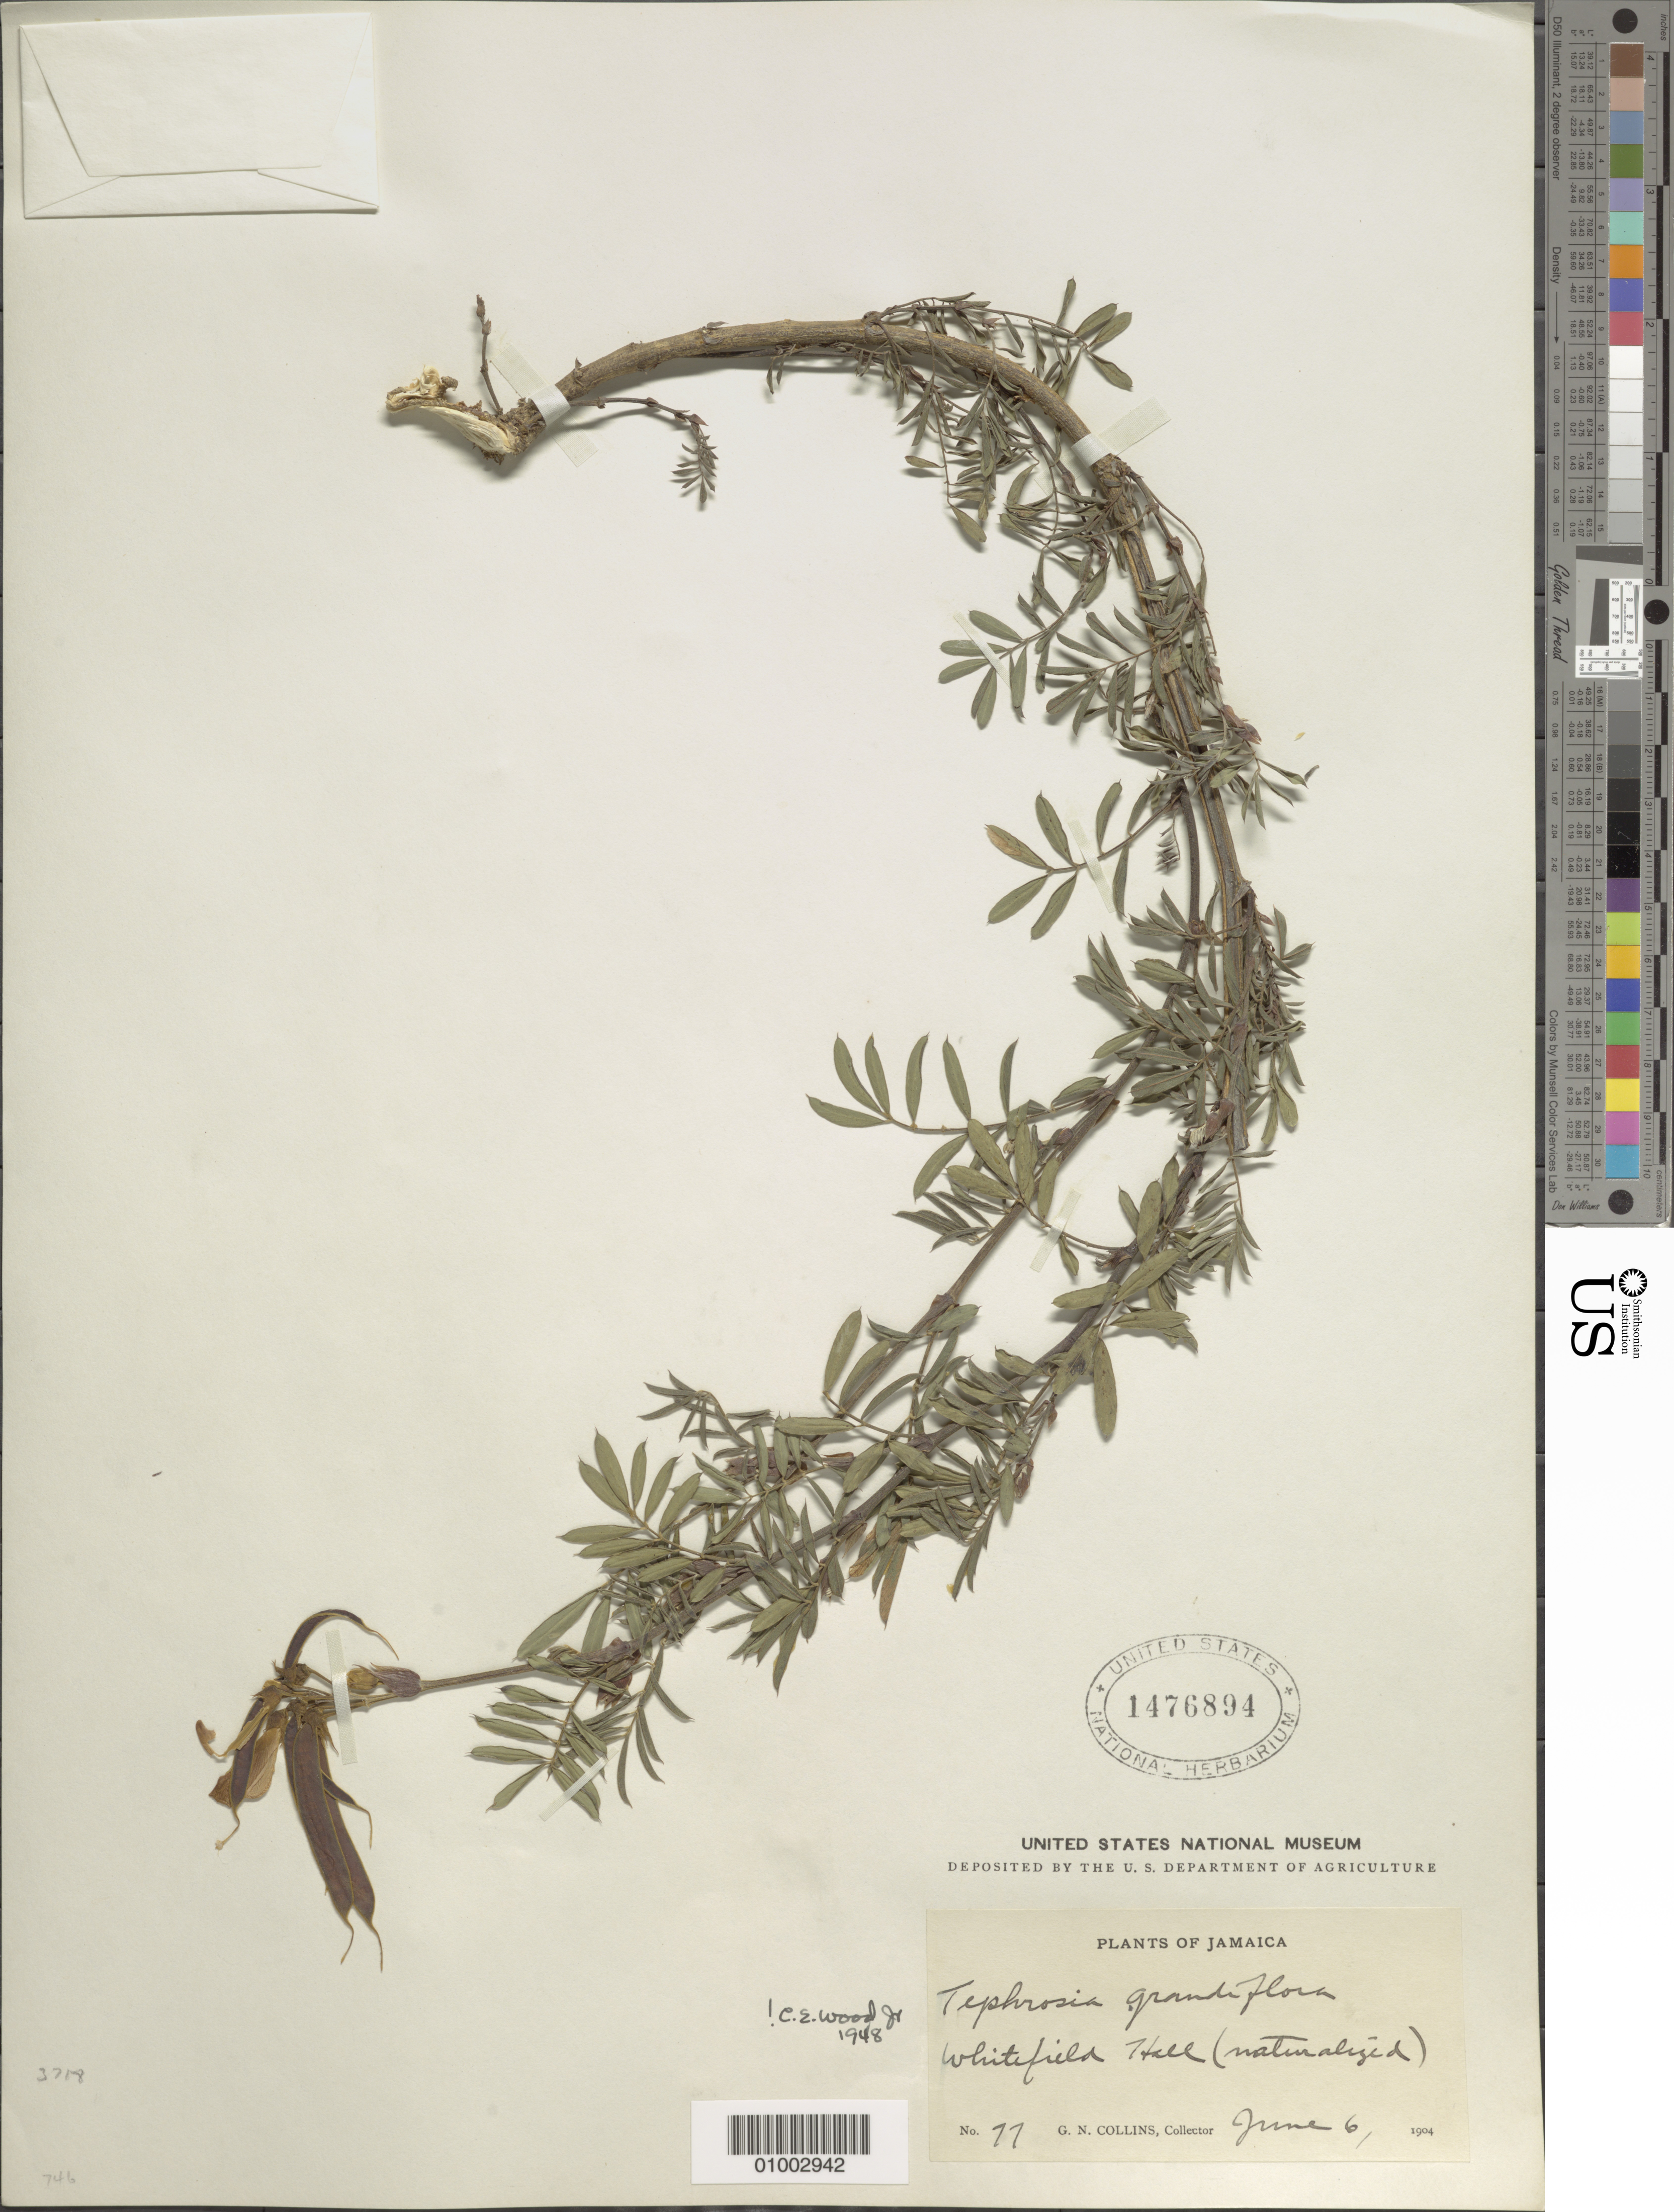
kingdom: Plantae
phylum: Tracheophyta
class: Magnoliopsida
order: Fabales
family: Fabaceae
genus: Tephrosia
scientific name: Tephrosia grandiflora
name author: (Vahl) Pers.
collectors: G. Collins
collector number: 77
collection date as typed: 06 Jun 1904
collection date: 1904-06-06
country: Jamaica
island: Jamaica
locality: Whitefield Hall (naturalized)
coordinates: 0 N, 0 E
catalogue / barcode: US 1476894